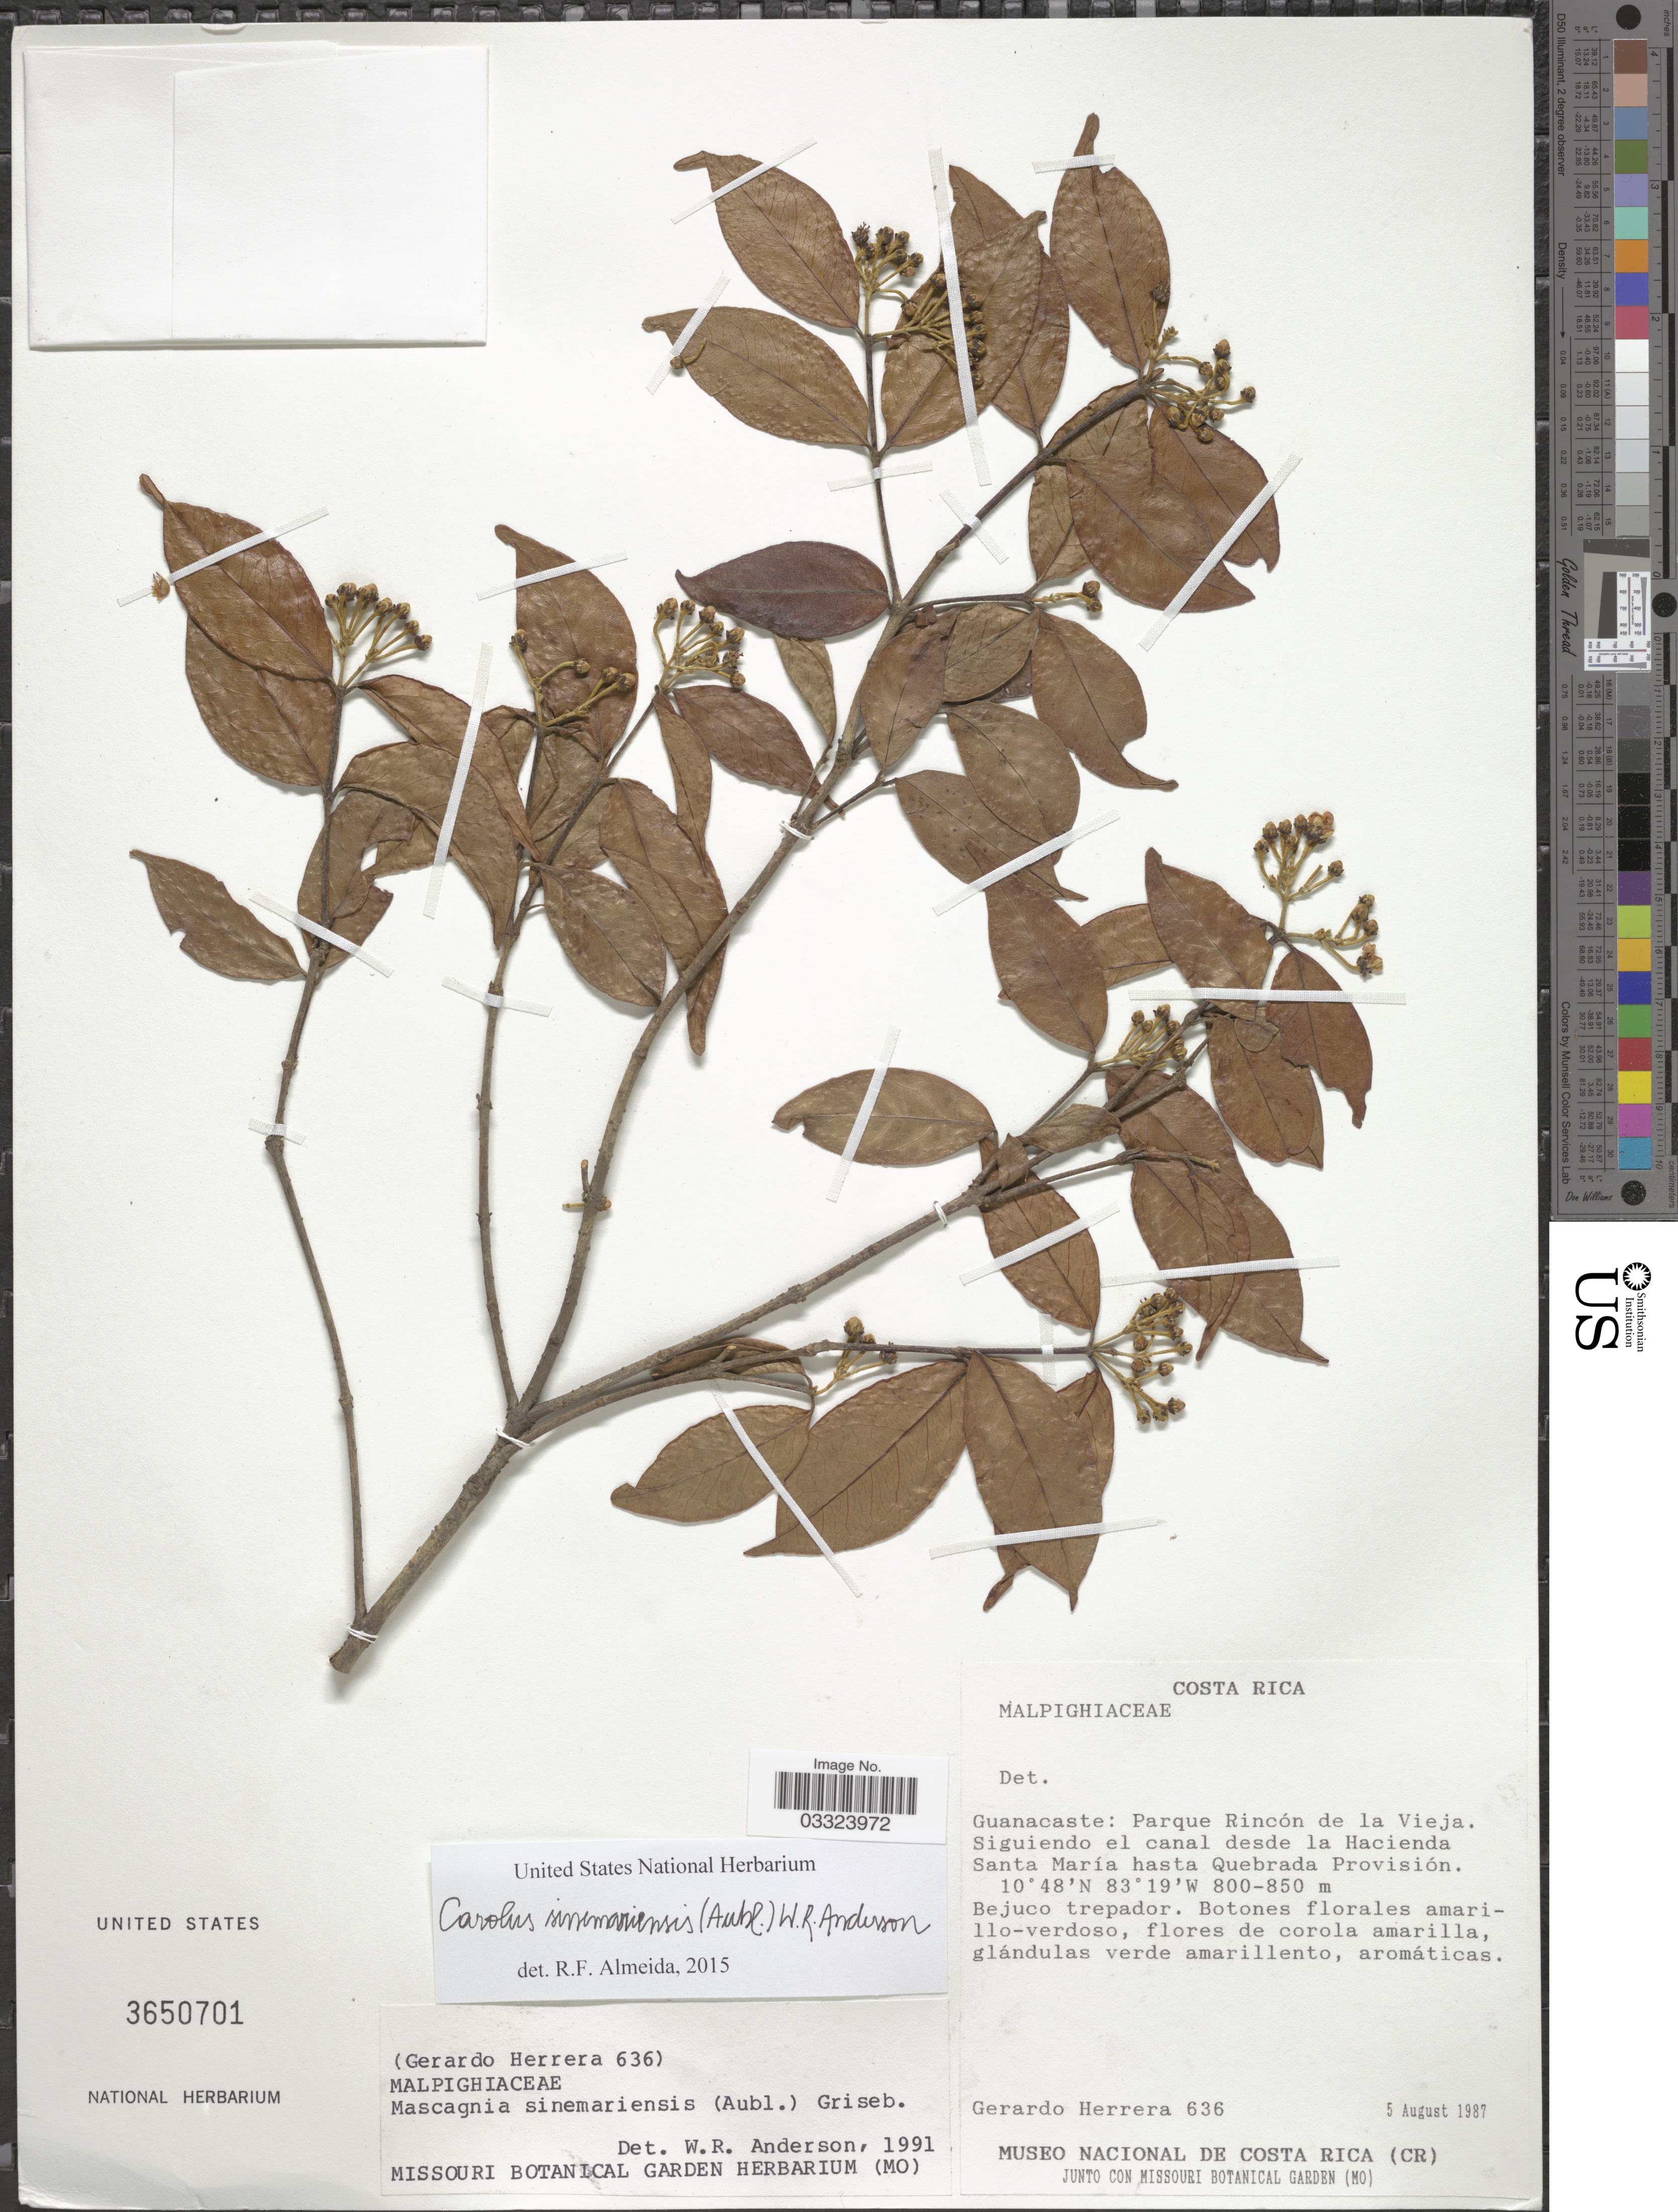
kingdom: Plantae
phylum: Tracheophyta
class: Magnoliopsida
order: Malpighiales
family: Malpighiaceae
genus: Carolus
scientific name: Carolus sinemariensis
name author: (Aubl.) W.R. Anderson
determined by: Almeida, Rafael F., (BHCB), Universidade Federal de Minas Gerais (BRAZIL)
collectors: G. Herrera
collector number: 636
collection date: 1987-08-05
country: Costa Rica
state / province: Guanacaste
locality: Parque Rincón de la Vieja. Siguiendo el canal desde la Hacienda Santa María hasta Quebrada Provisión.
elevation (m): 800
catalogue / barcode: US 3650701